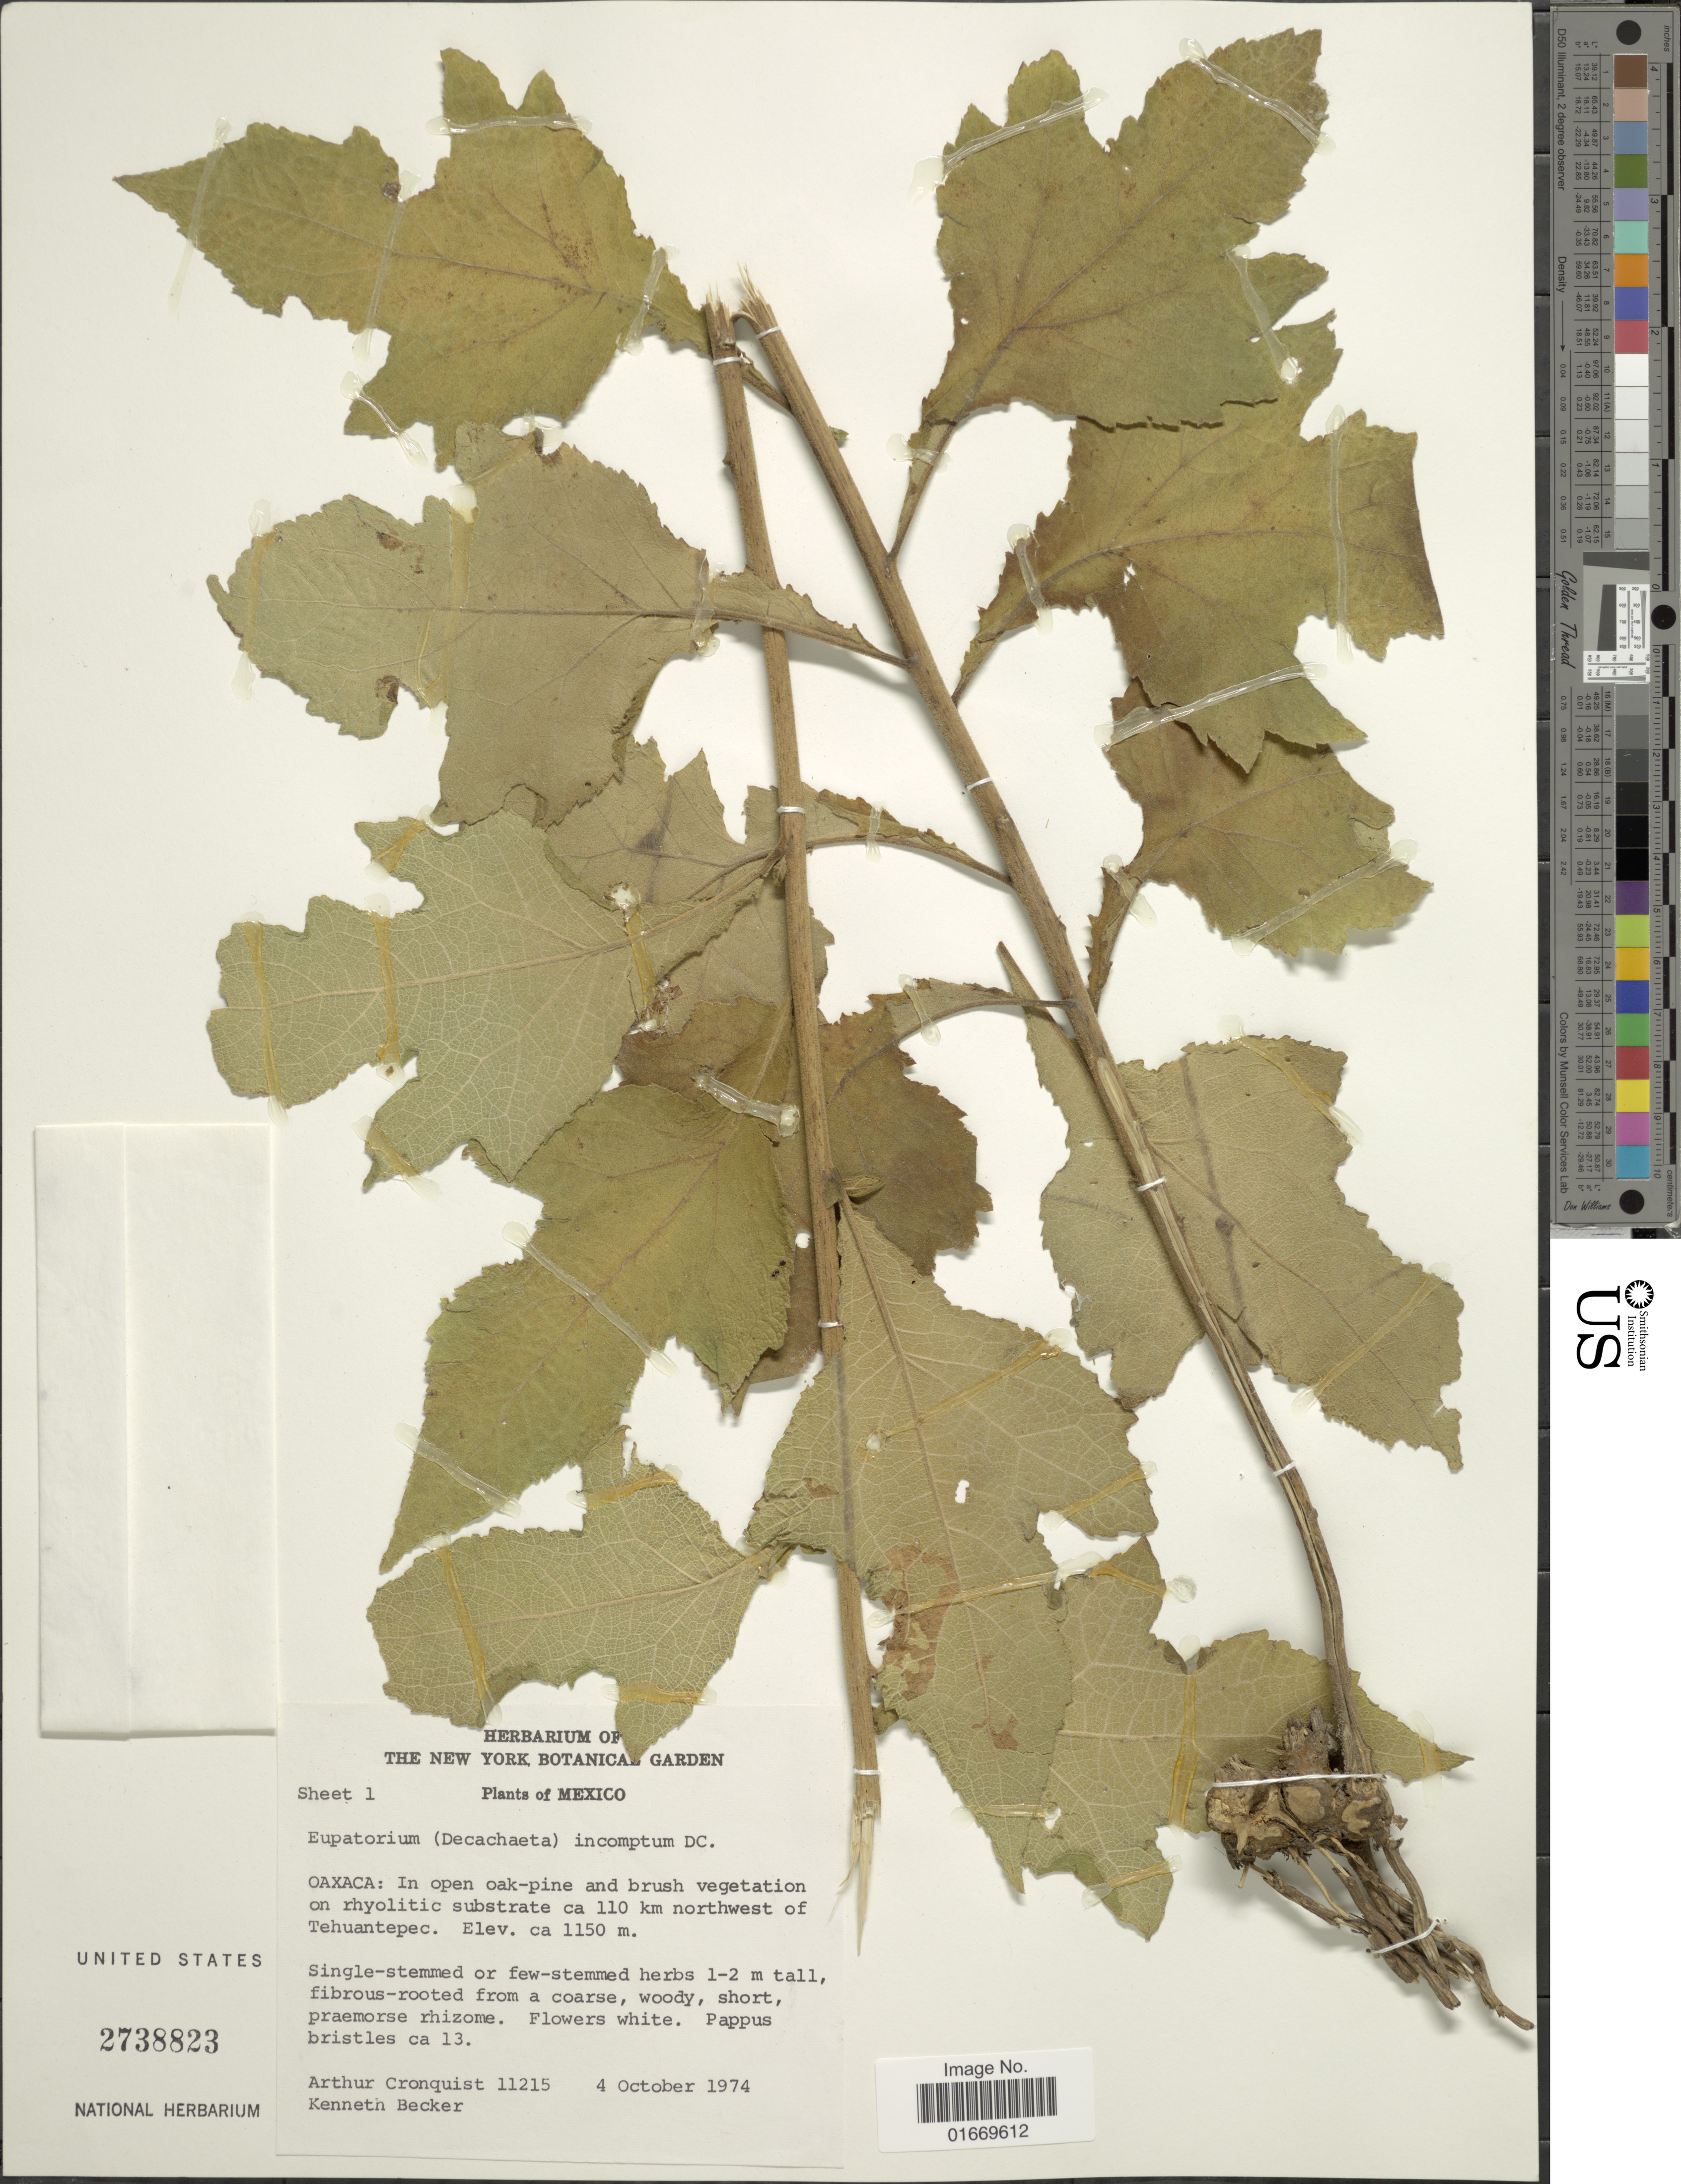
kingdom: Plantae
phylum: Tracheophyta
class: Magnoliopsida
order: Asterales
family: Asteraceae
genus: Decachaeta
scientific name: Decachaeta incompta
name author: (DC.) R.M. King & H. Rob.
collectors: A. J. Cronquist & K. M. Becker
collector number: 11215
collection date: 1974-10-04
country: Mexico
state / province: Oaxaca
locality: Mexico. Oaxaca: ca 110 km northwest of Tehuantepec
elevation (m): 1150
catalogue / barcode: US 2738823